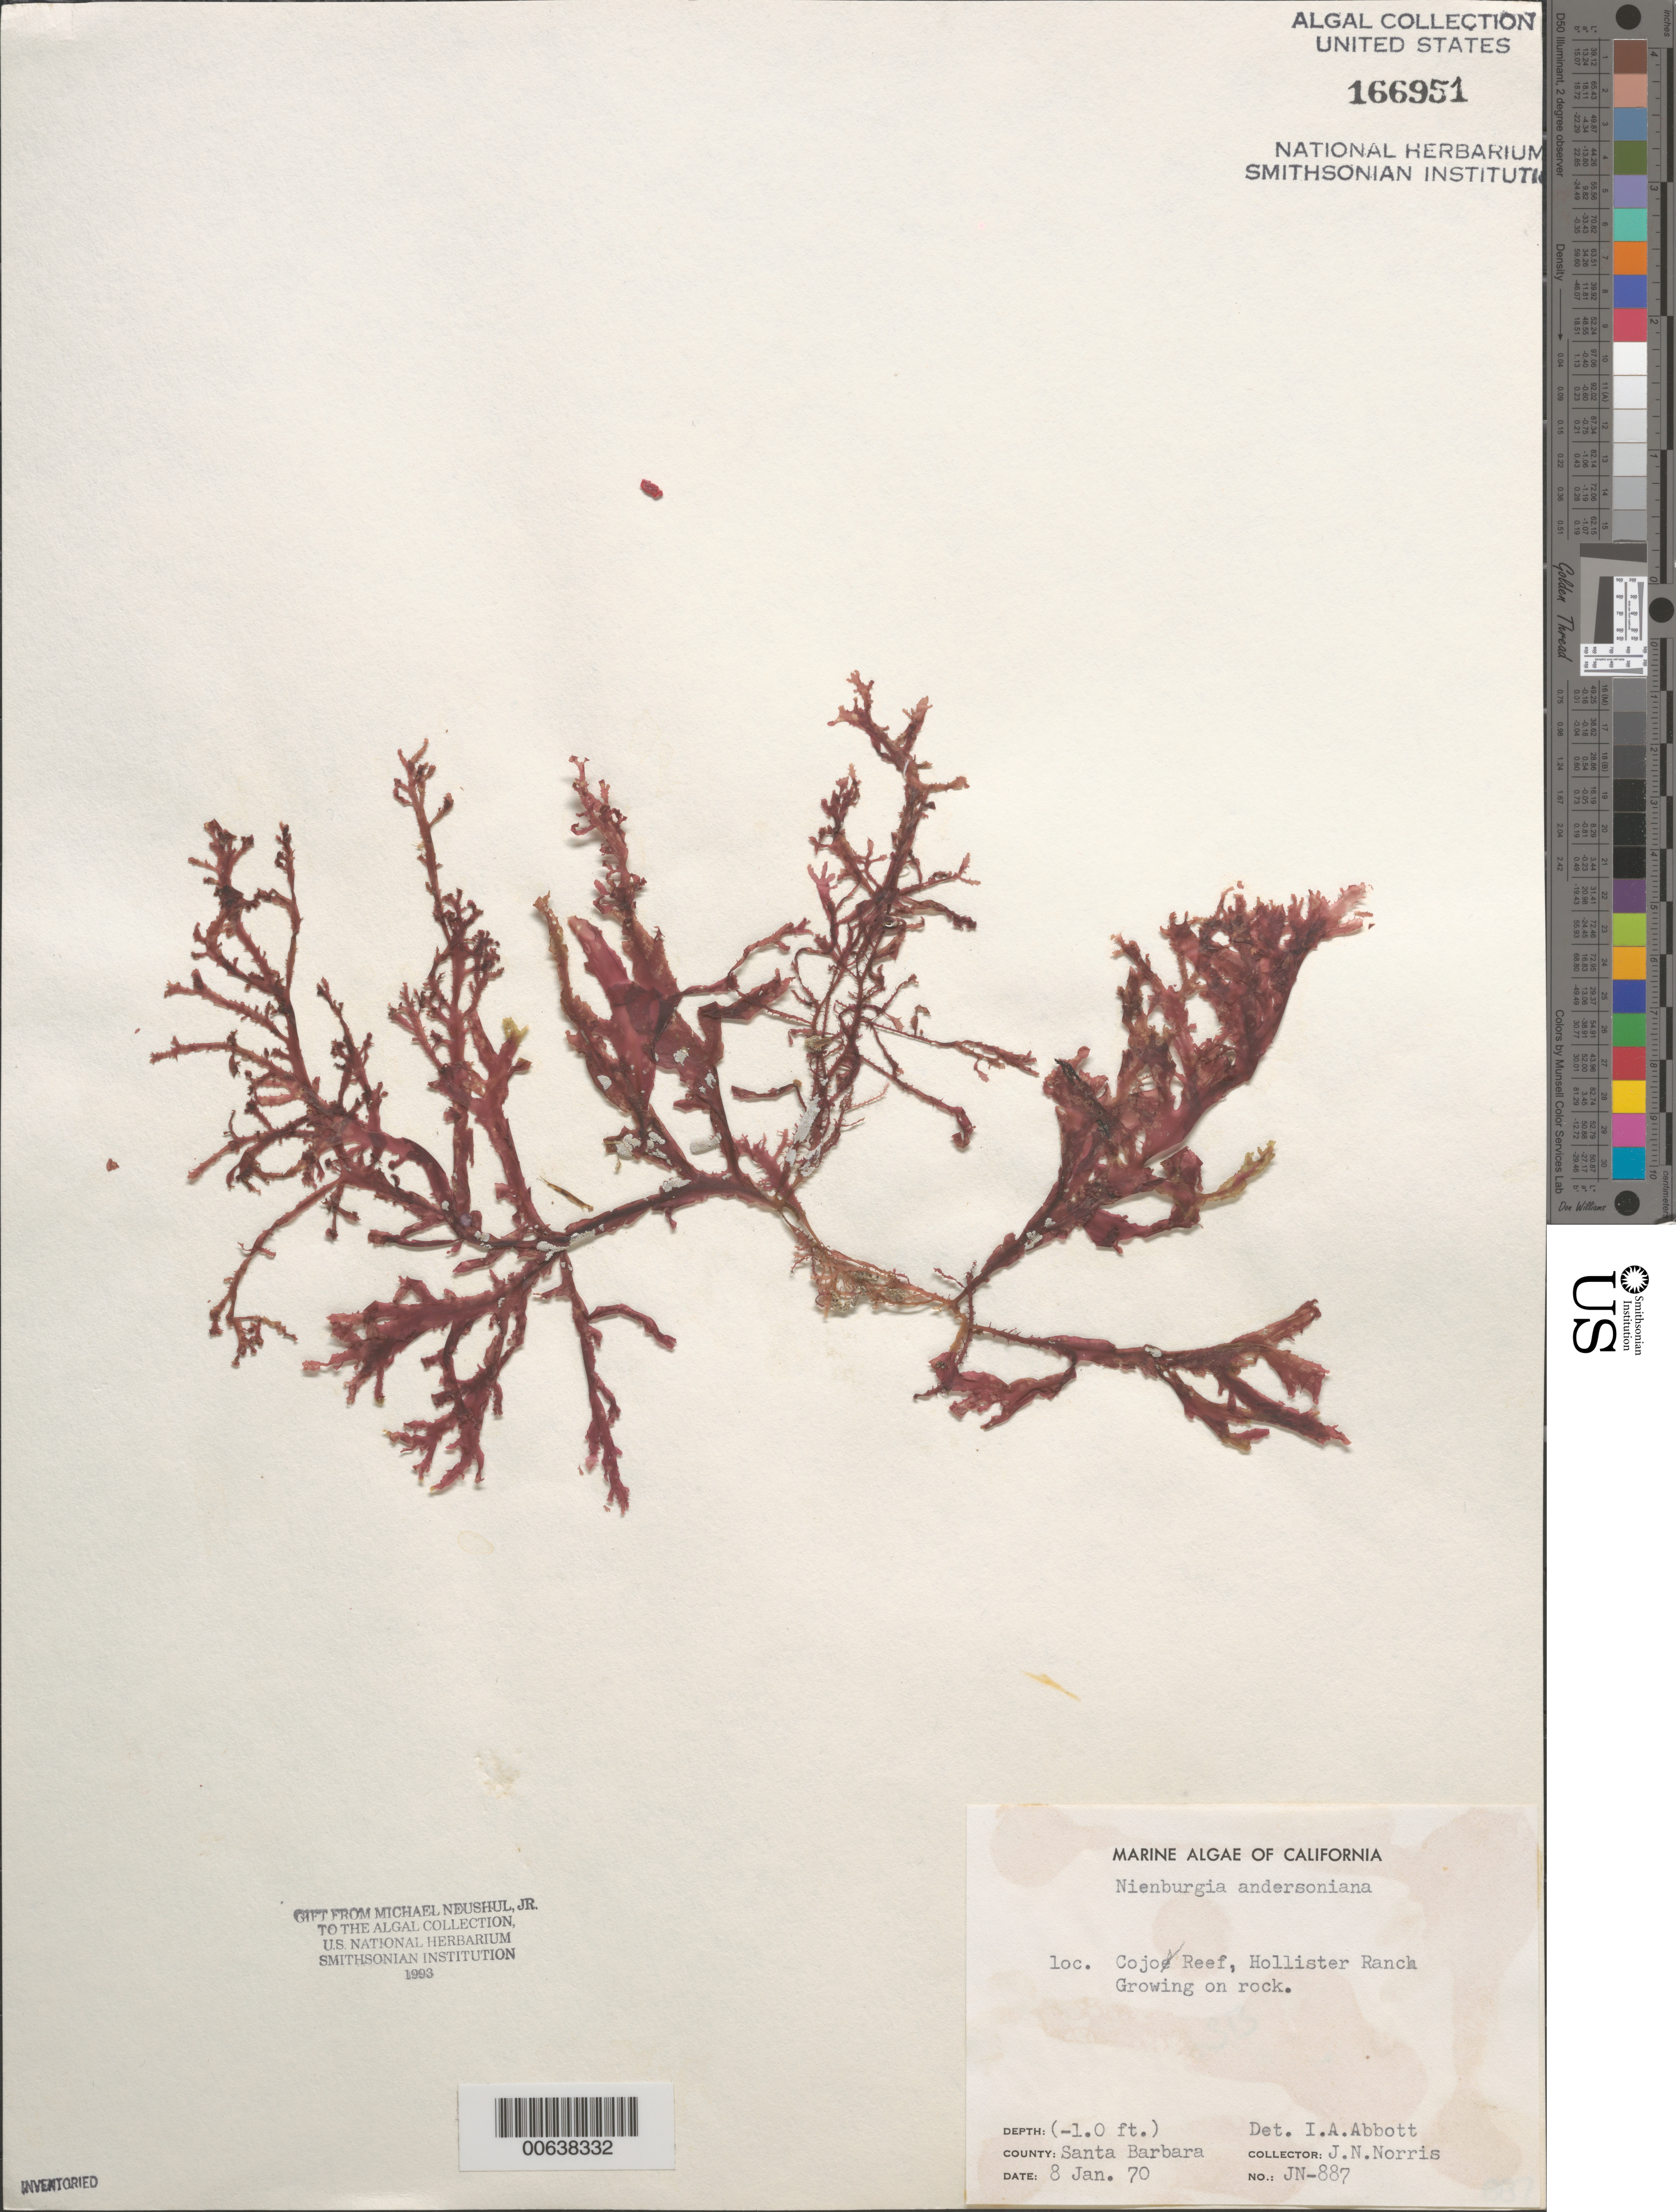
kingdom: Plantae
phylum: Rhodophyta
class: Florideophyceae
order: Ceramiales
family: Delesseriaceae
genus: Nienburgia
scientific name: Nienburgia andersoniana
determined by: Abbott, Isabella A.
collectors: J. N. Norris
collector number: JN-887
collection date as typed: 08 Jan 1970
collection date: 1970-01-08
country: United States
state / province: California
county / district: Santa Barbara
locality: Cojo Reef, Hollister Ranch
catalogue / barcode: US 166951